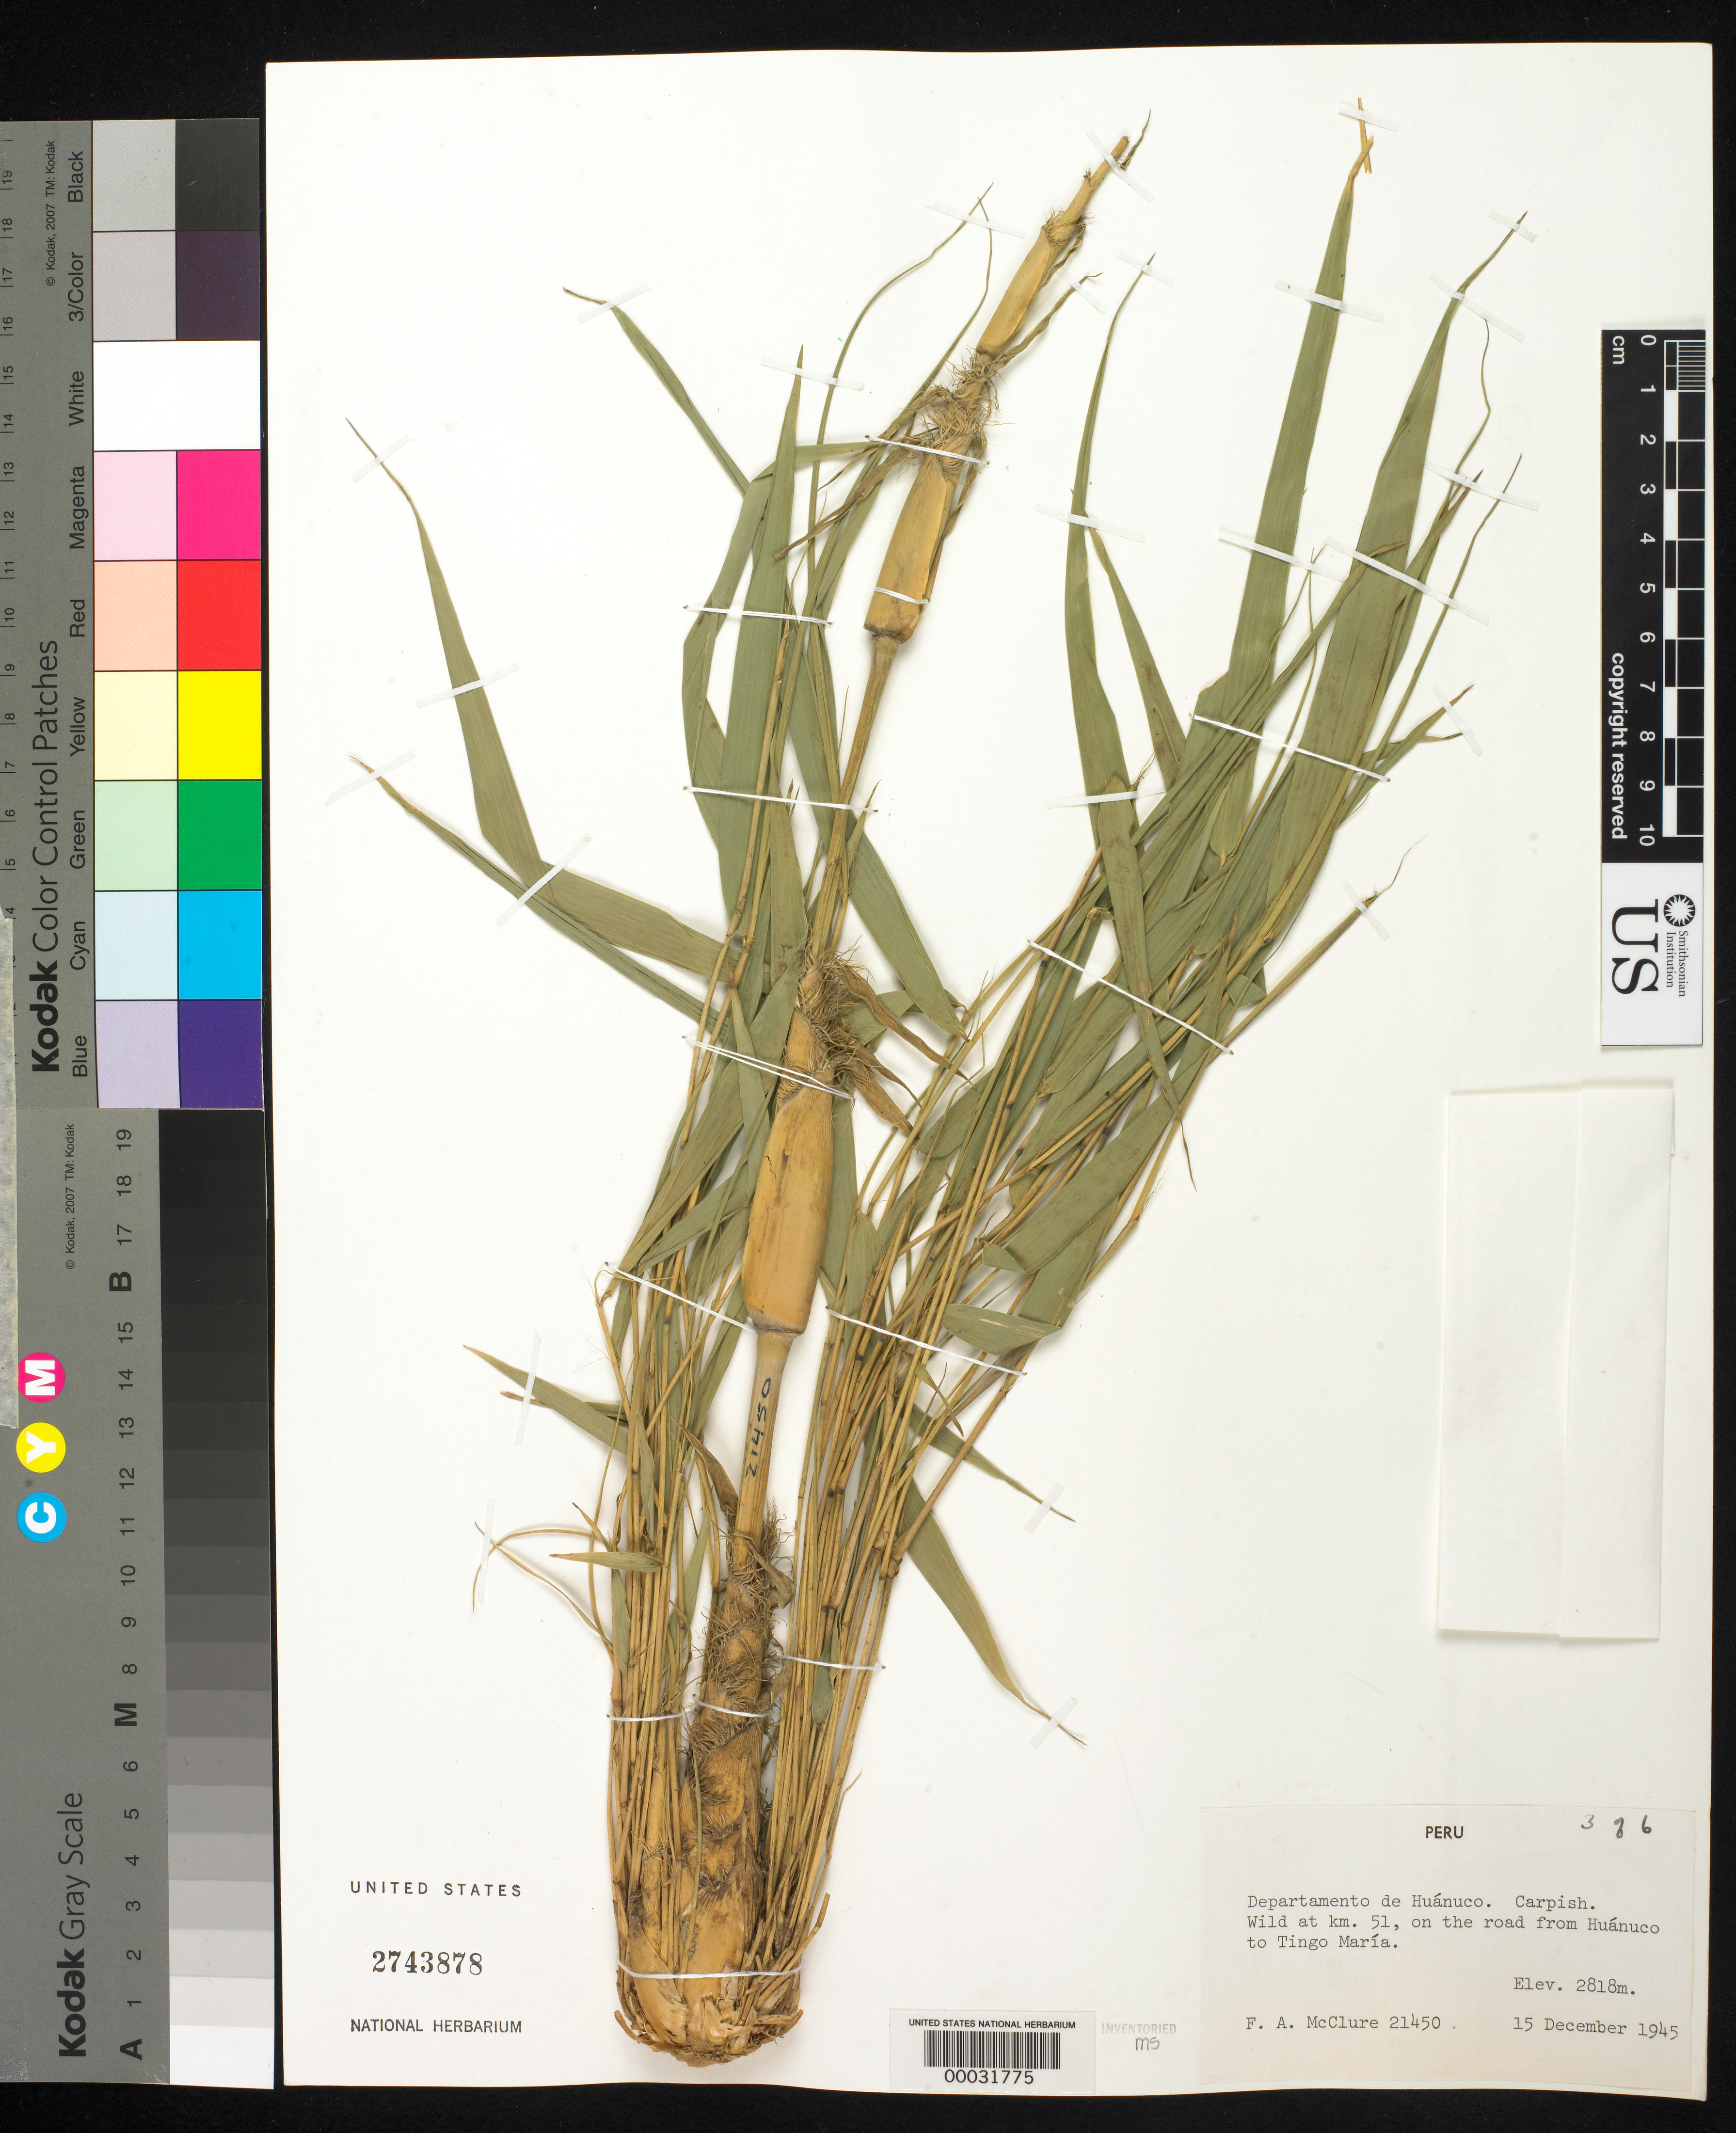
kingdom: Plantae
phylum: Tracheophyta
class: Liliopsida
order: Poales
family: Poaceae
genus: Aulonemia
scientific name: Aulonemia hirtula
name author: (Pilg.) McClure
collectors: F. A. McClure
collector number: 21450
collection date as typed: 15 Dec 1945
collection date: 1945-12-15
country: Peru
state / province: Huánuco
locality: Carpish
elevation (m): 2818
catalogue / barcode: US 2743878